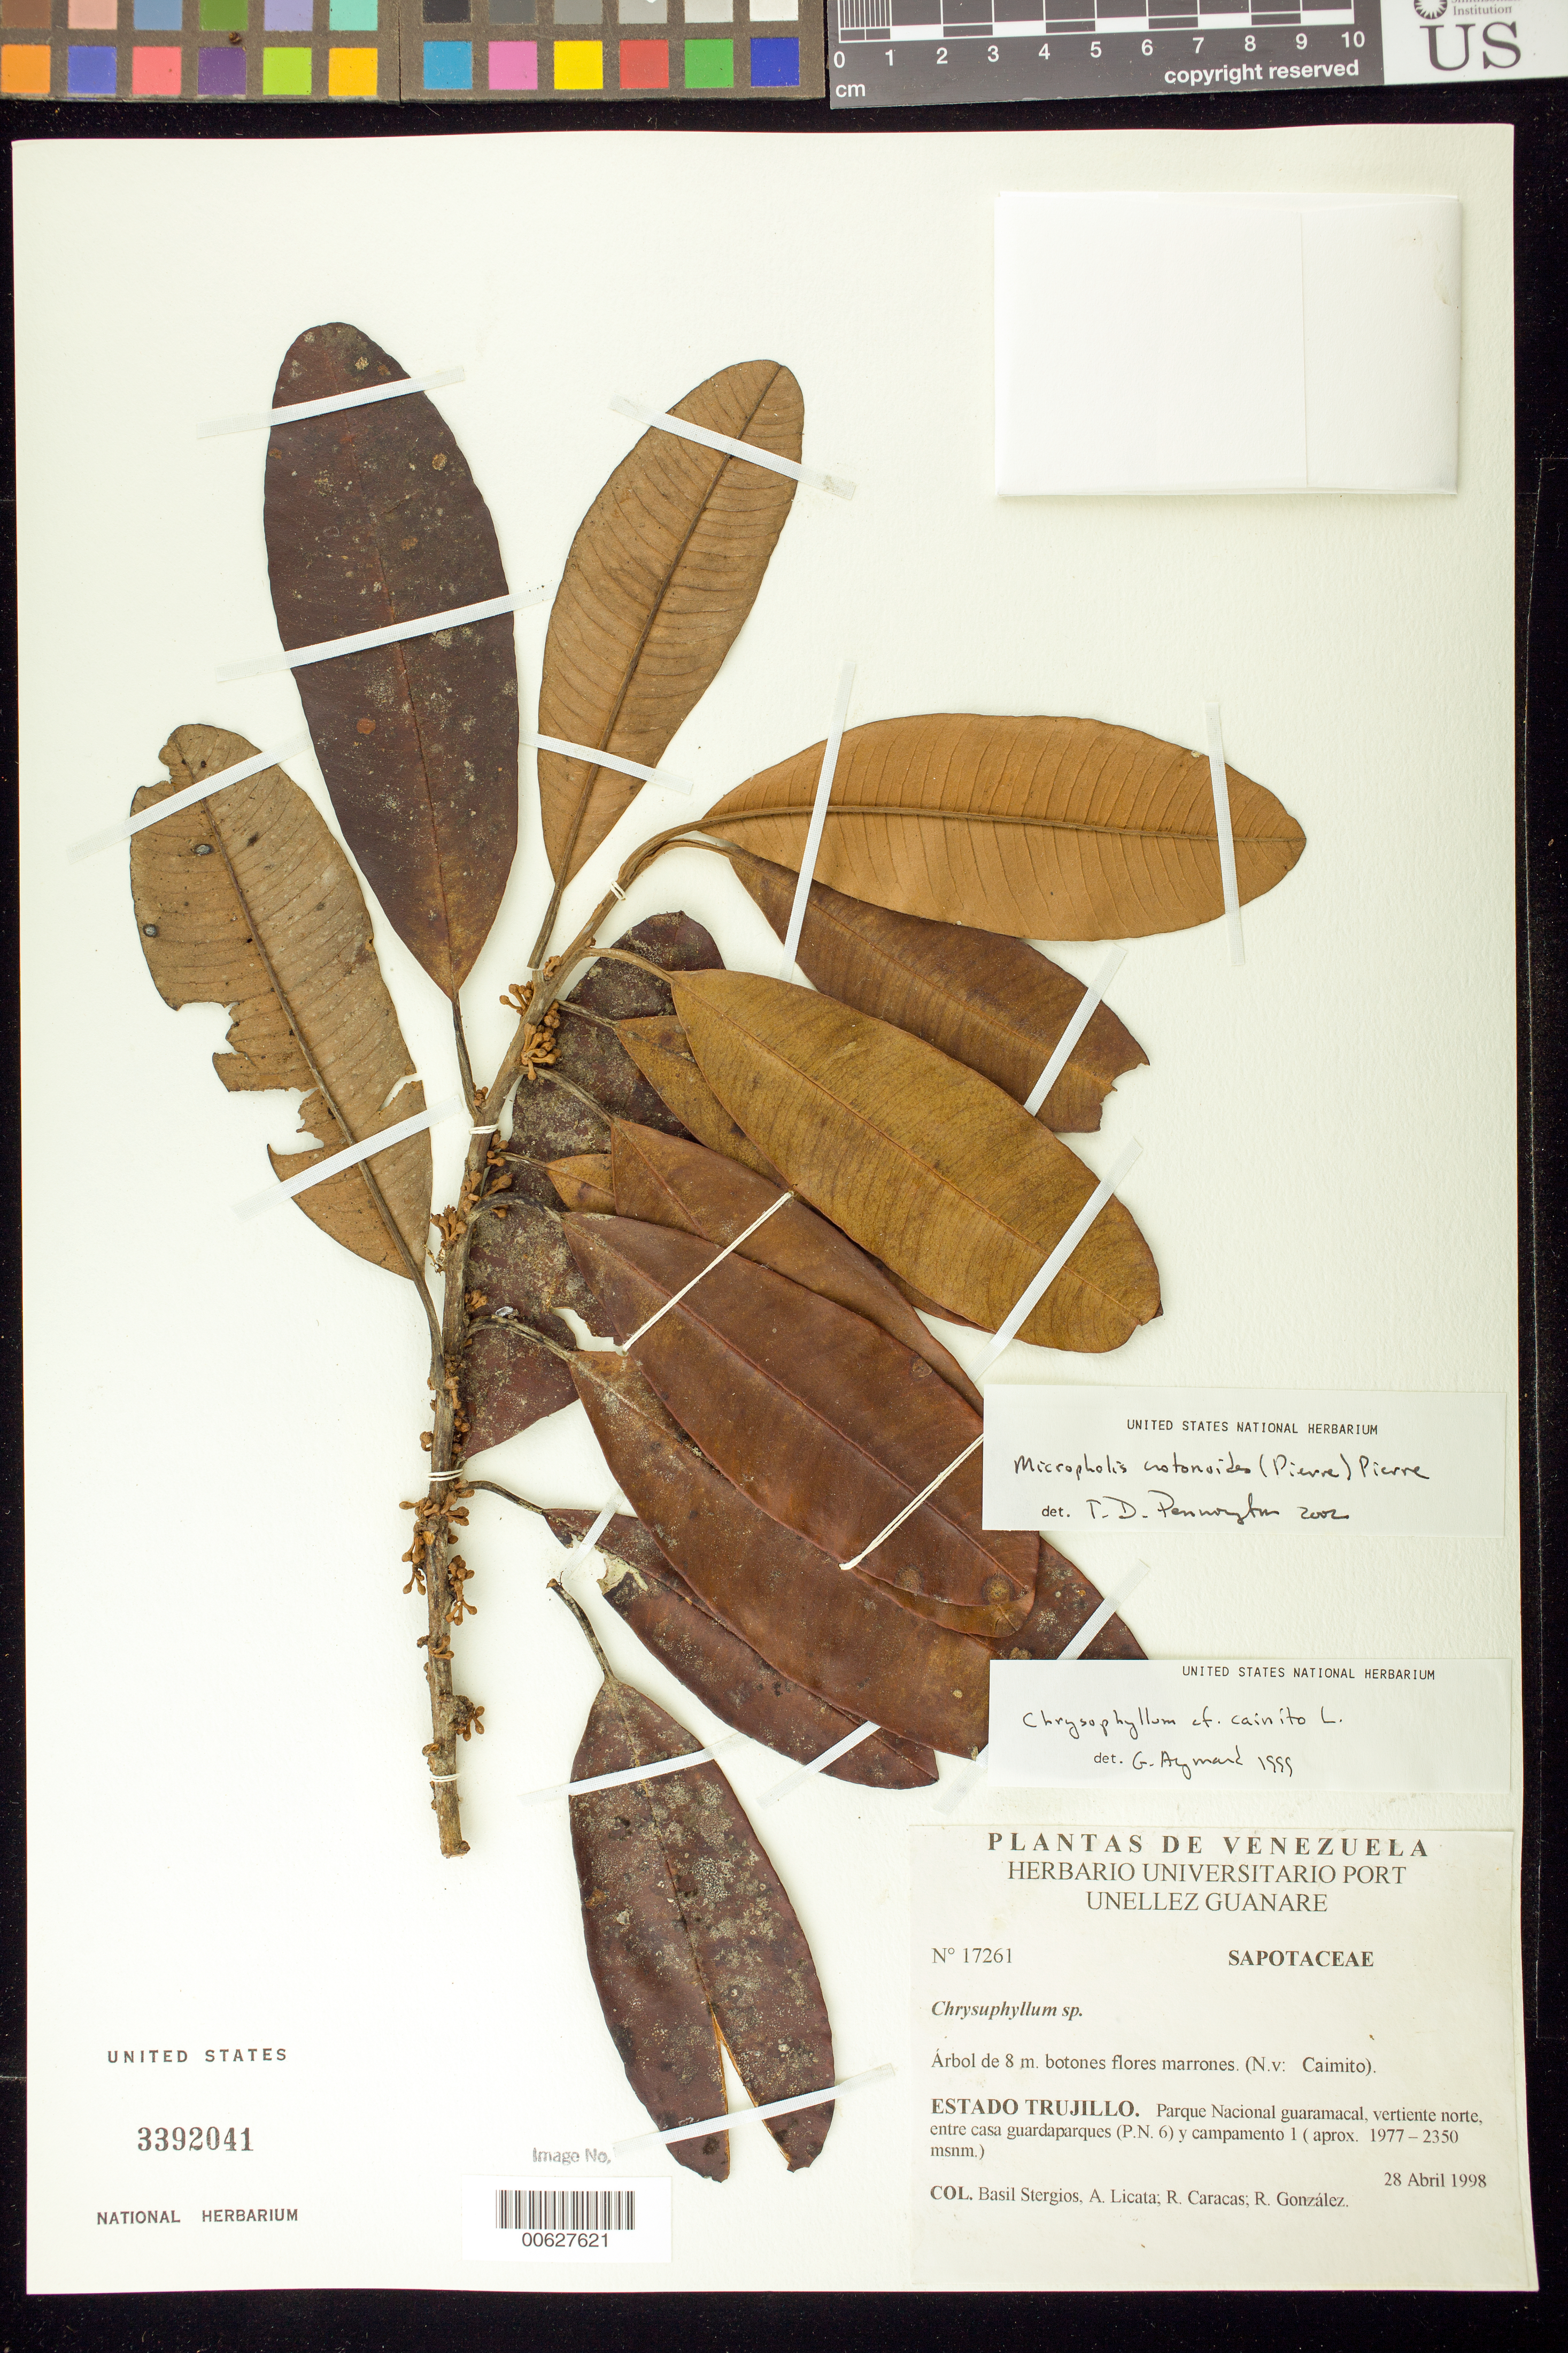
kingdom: Plantae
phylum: Tracheophyta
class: Magnoliopsida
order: Ericales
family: Sapotaceae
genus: Micropholis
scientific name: Micropholis crotonoides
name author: (Pierre) Pierre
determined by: Pennington, T. D., (K)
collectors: B. G. Stergios, A. Licata, R. Caracas & R. González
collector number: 17261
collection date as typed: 28 Apr 1998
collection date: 1998-04-28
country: Venezuela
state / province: Trujillo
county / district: Boconó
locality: Parque Nacional Guaramacal, vertiente N, entre casa guardaparques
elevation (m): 1977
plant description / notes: Common name: Caimito; K, PORT, US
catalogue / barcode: US 3392041